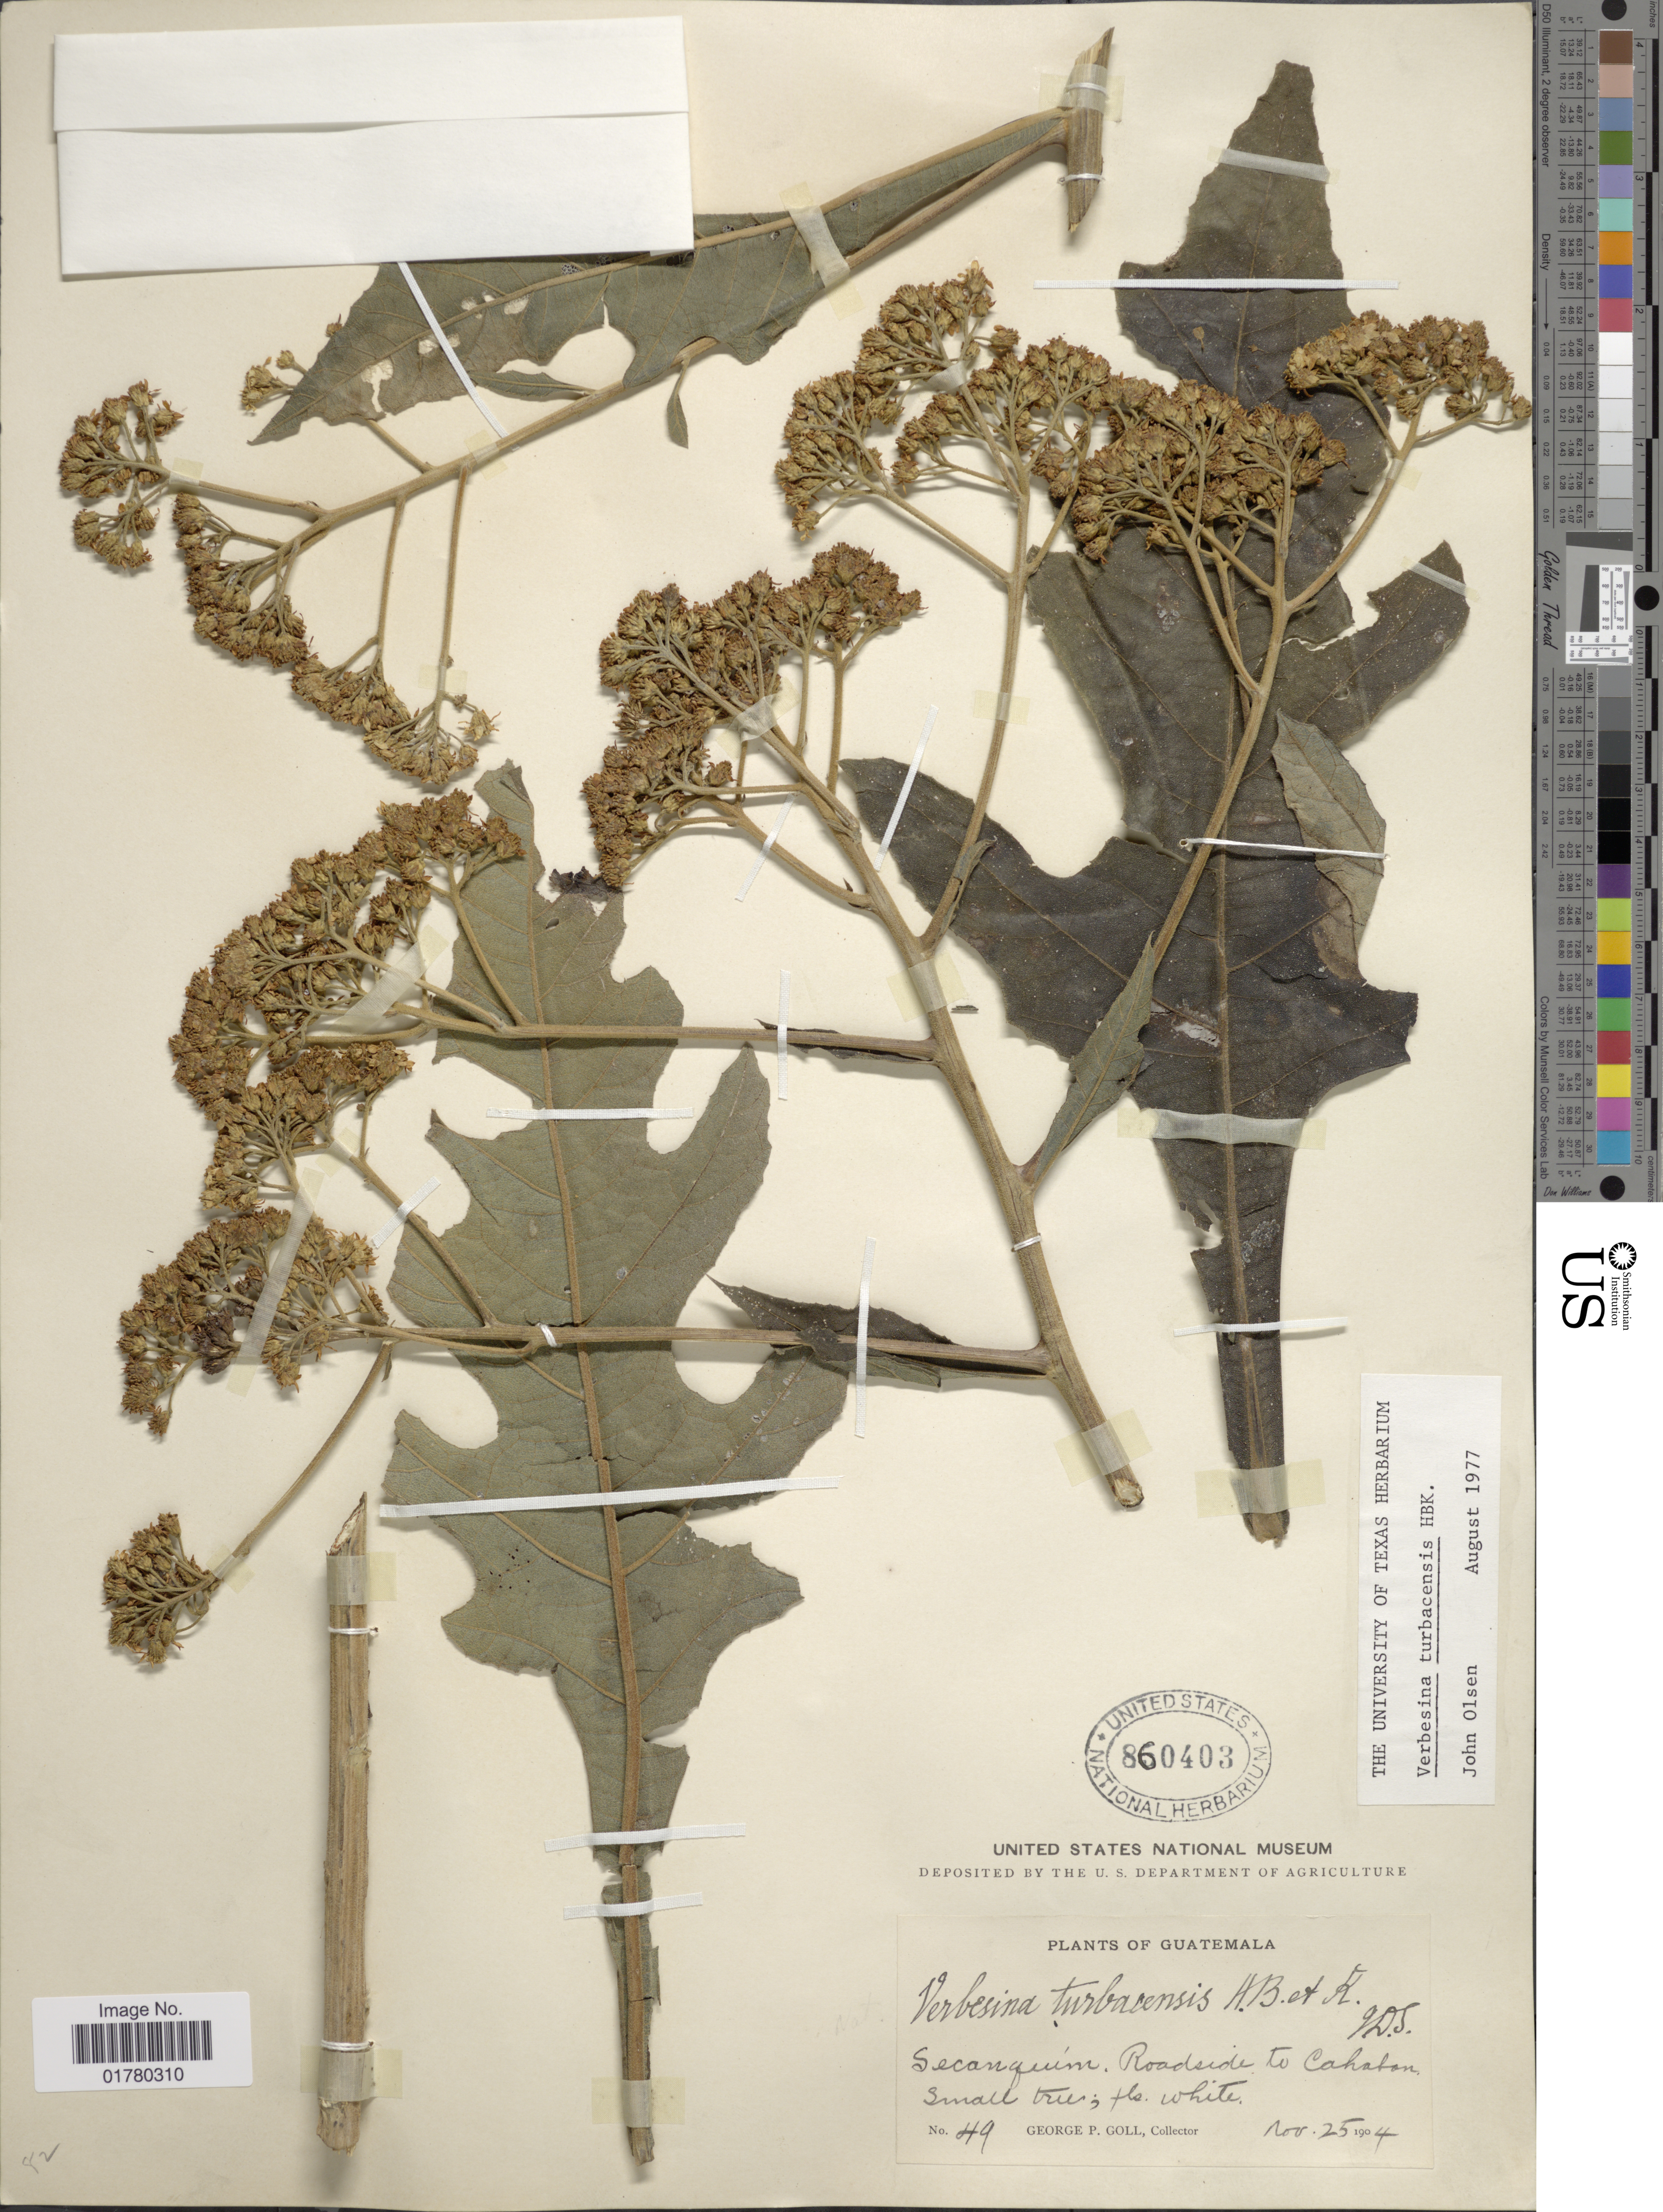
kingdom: Plantae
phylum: Tracheophyta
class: Magnoliopsida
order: Asterales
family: Asteraceae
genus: Verbesina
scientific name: Verbesina turbacensis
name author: Kunth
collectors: G. P. Goll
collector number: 49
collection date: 1904-11-25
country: Guatemala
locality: Secanguím. Roadside to Cahaton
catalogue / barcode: US 860403